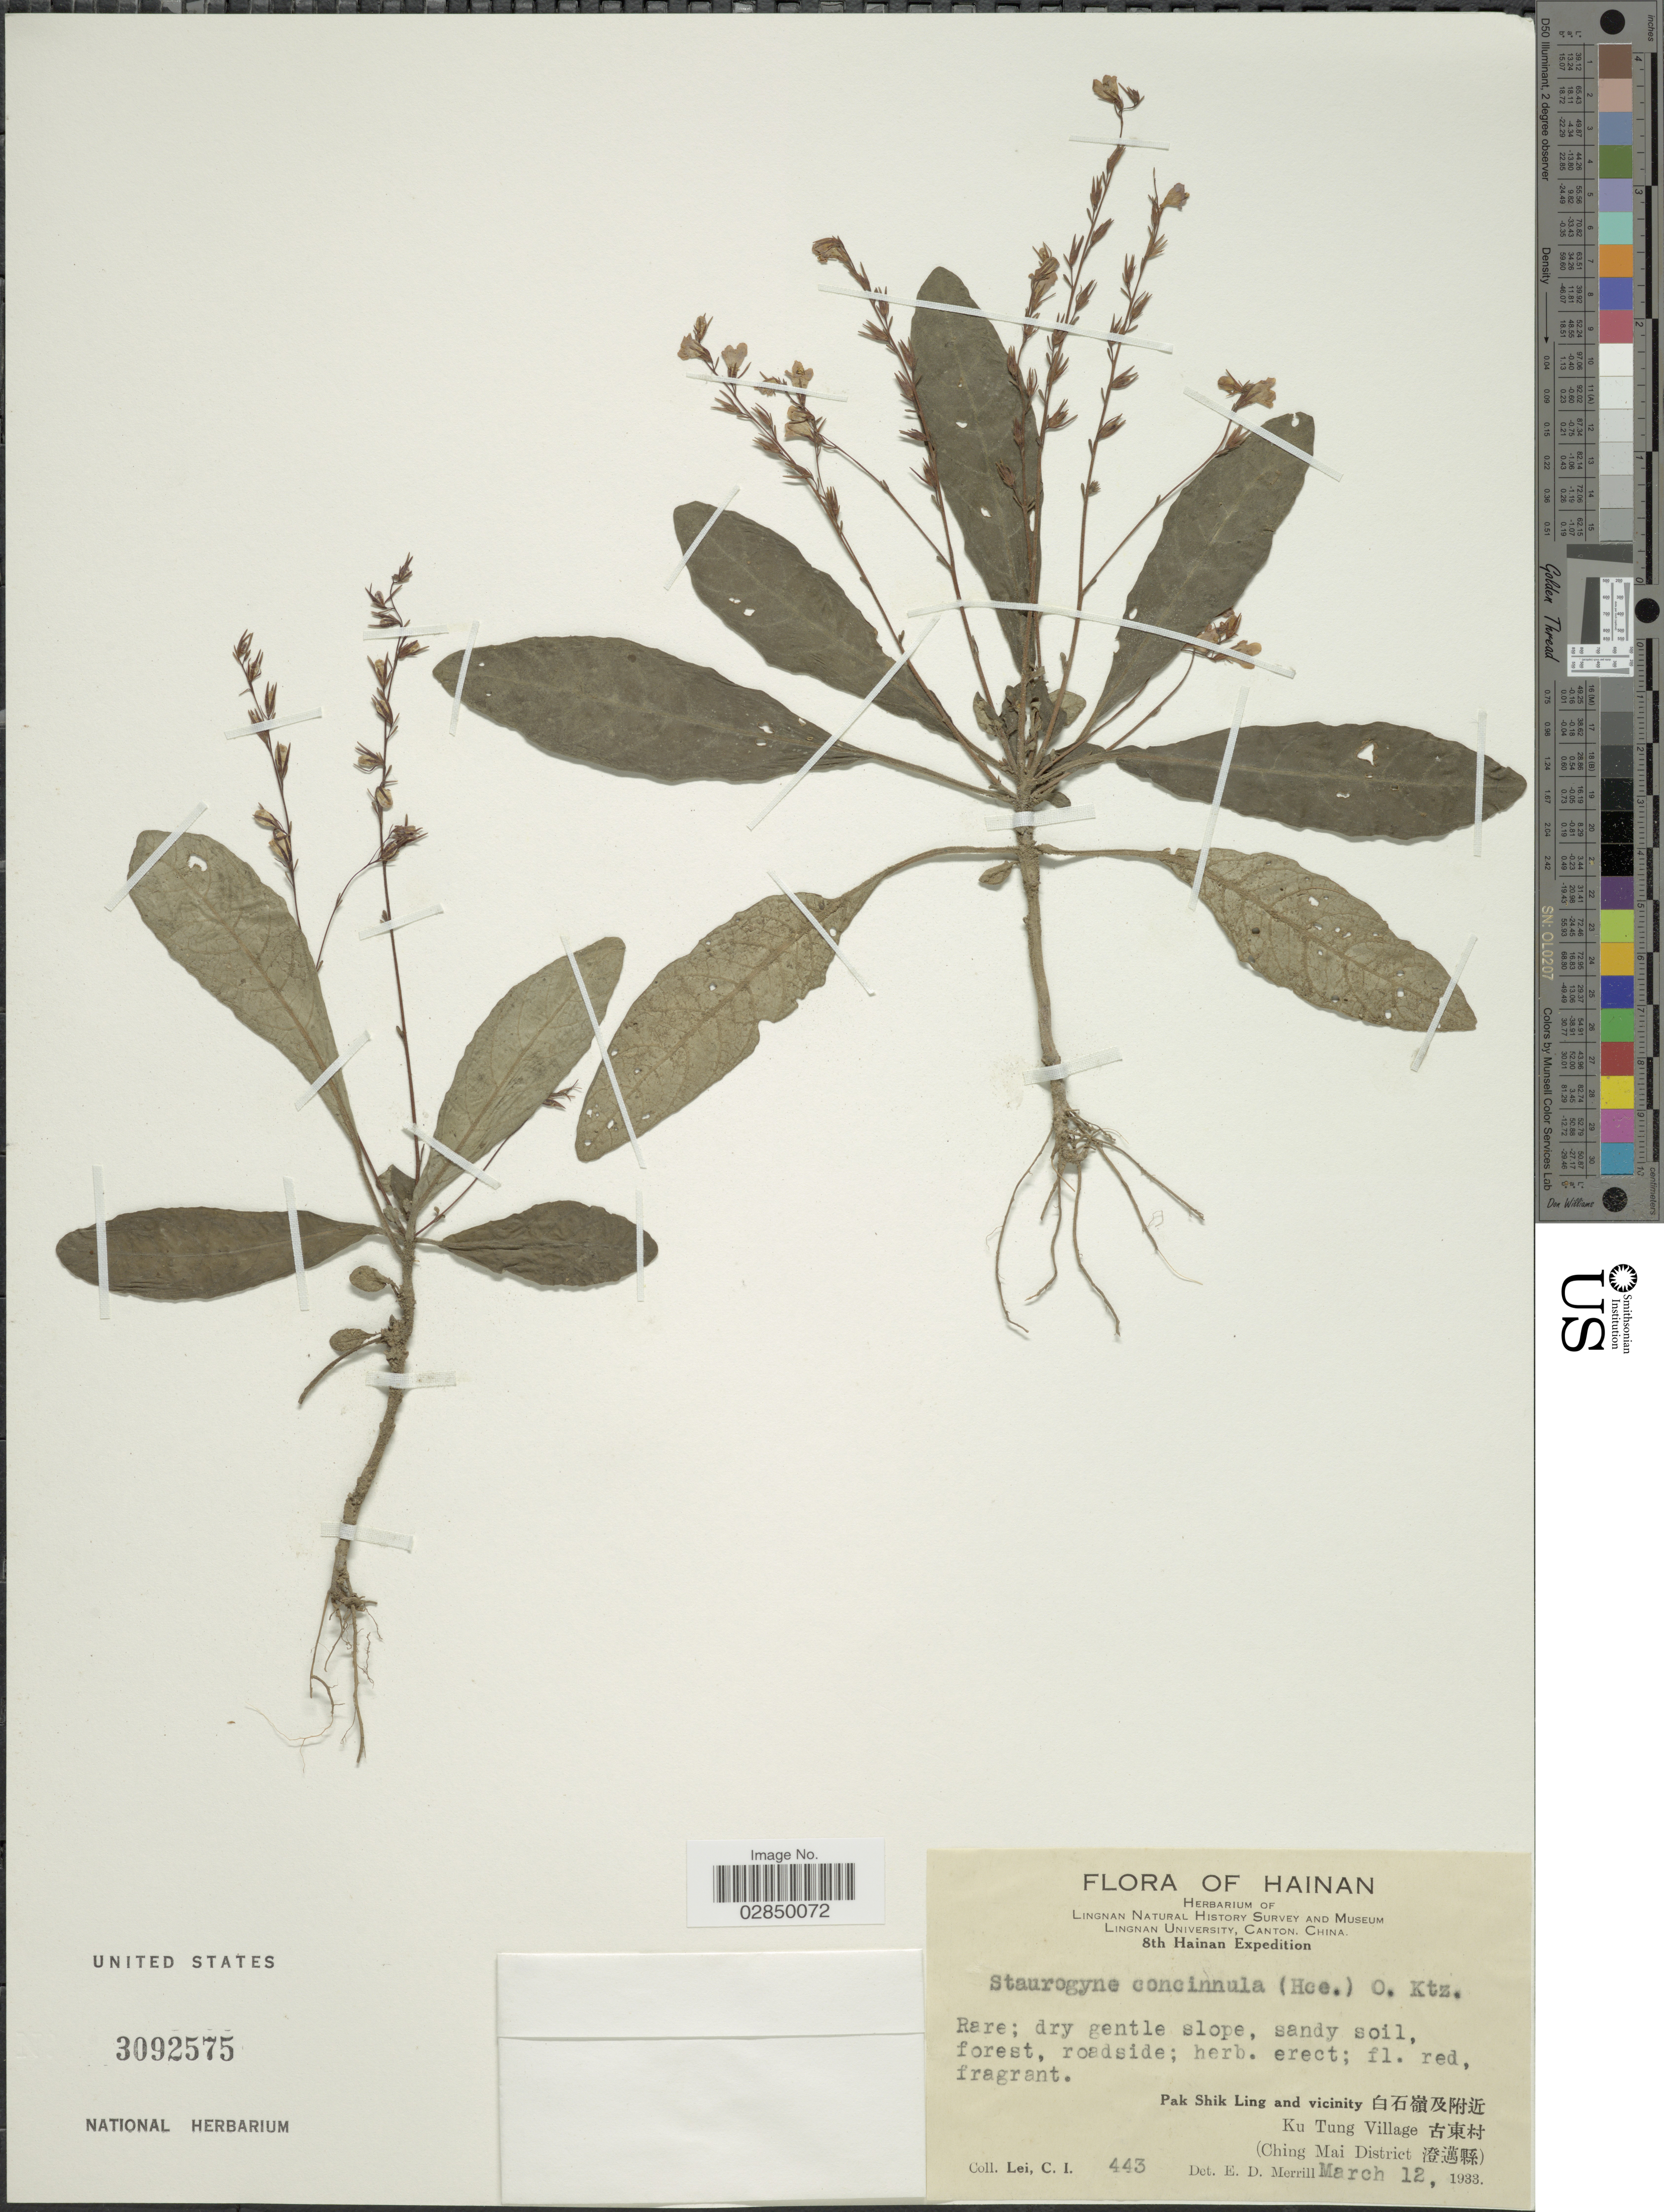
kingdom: Plantae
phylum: Tracheophyta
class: Magnoliopsida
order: Lamiales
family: Acanthaceae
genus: Staurogyne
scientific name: Staurogyne concinnula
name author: (Hance) Kuntze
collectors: C. I. Lei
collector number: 443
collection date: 1933-03-12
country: China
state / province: Hainan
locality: Pak Shik Ling and vicinity. Ku Tung Village. (Ching Mai District).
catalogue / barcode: US 3092575